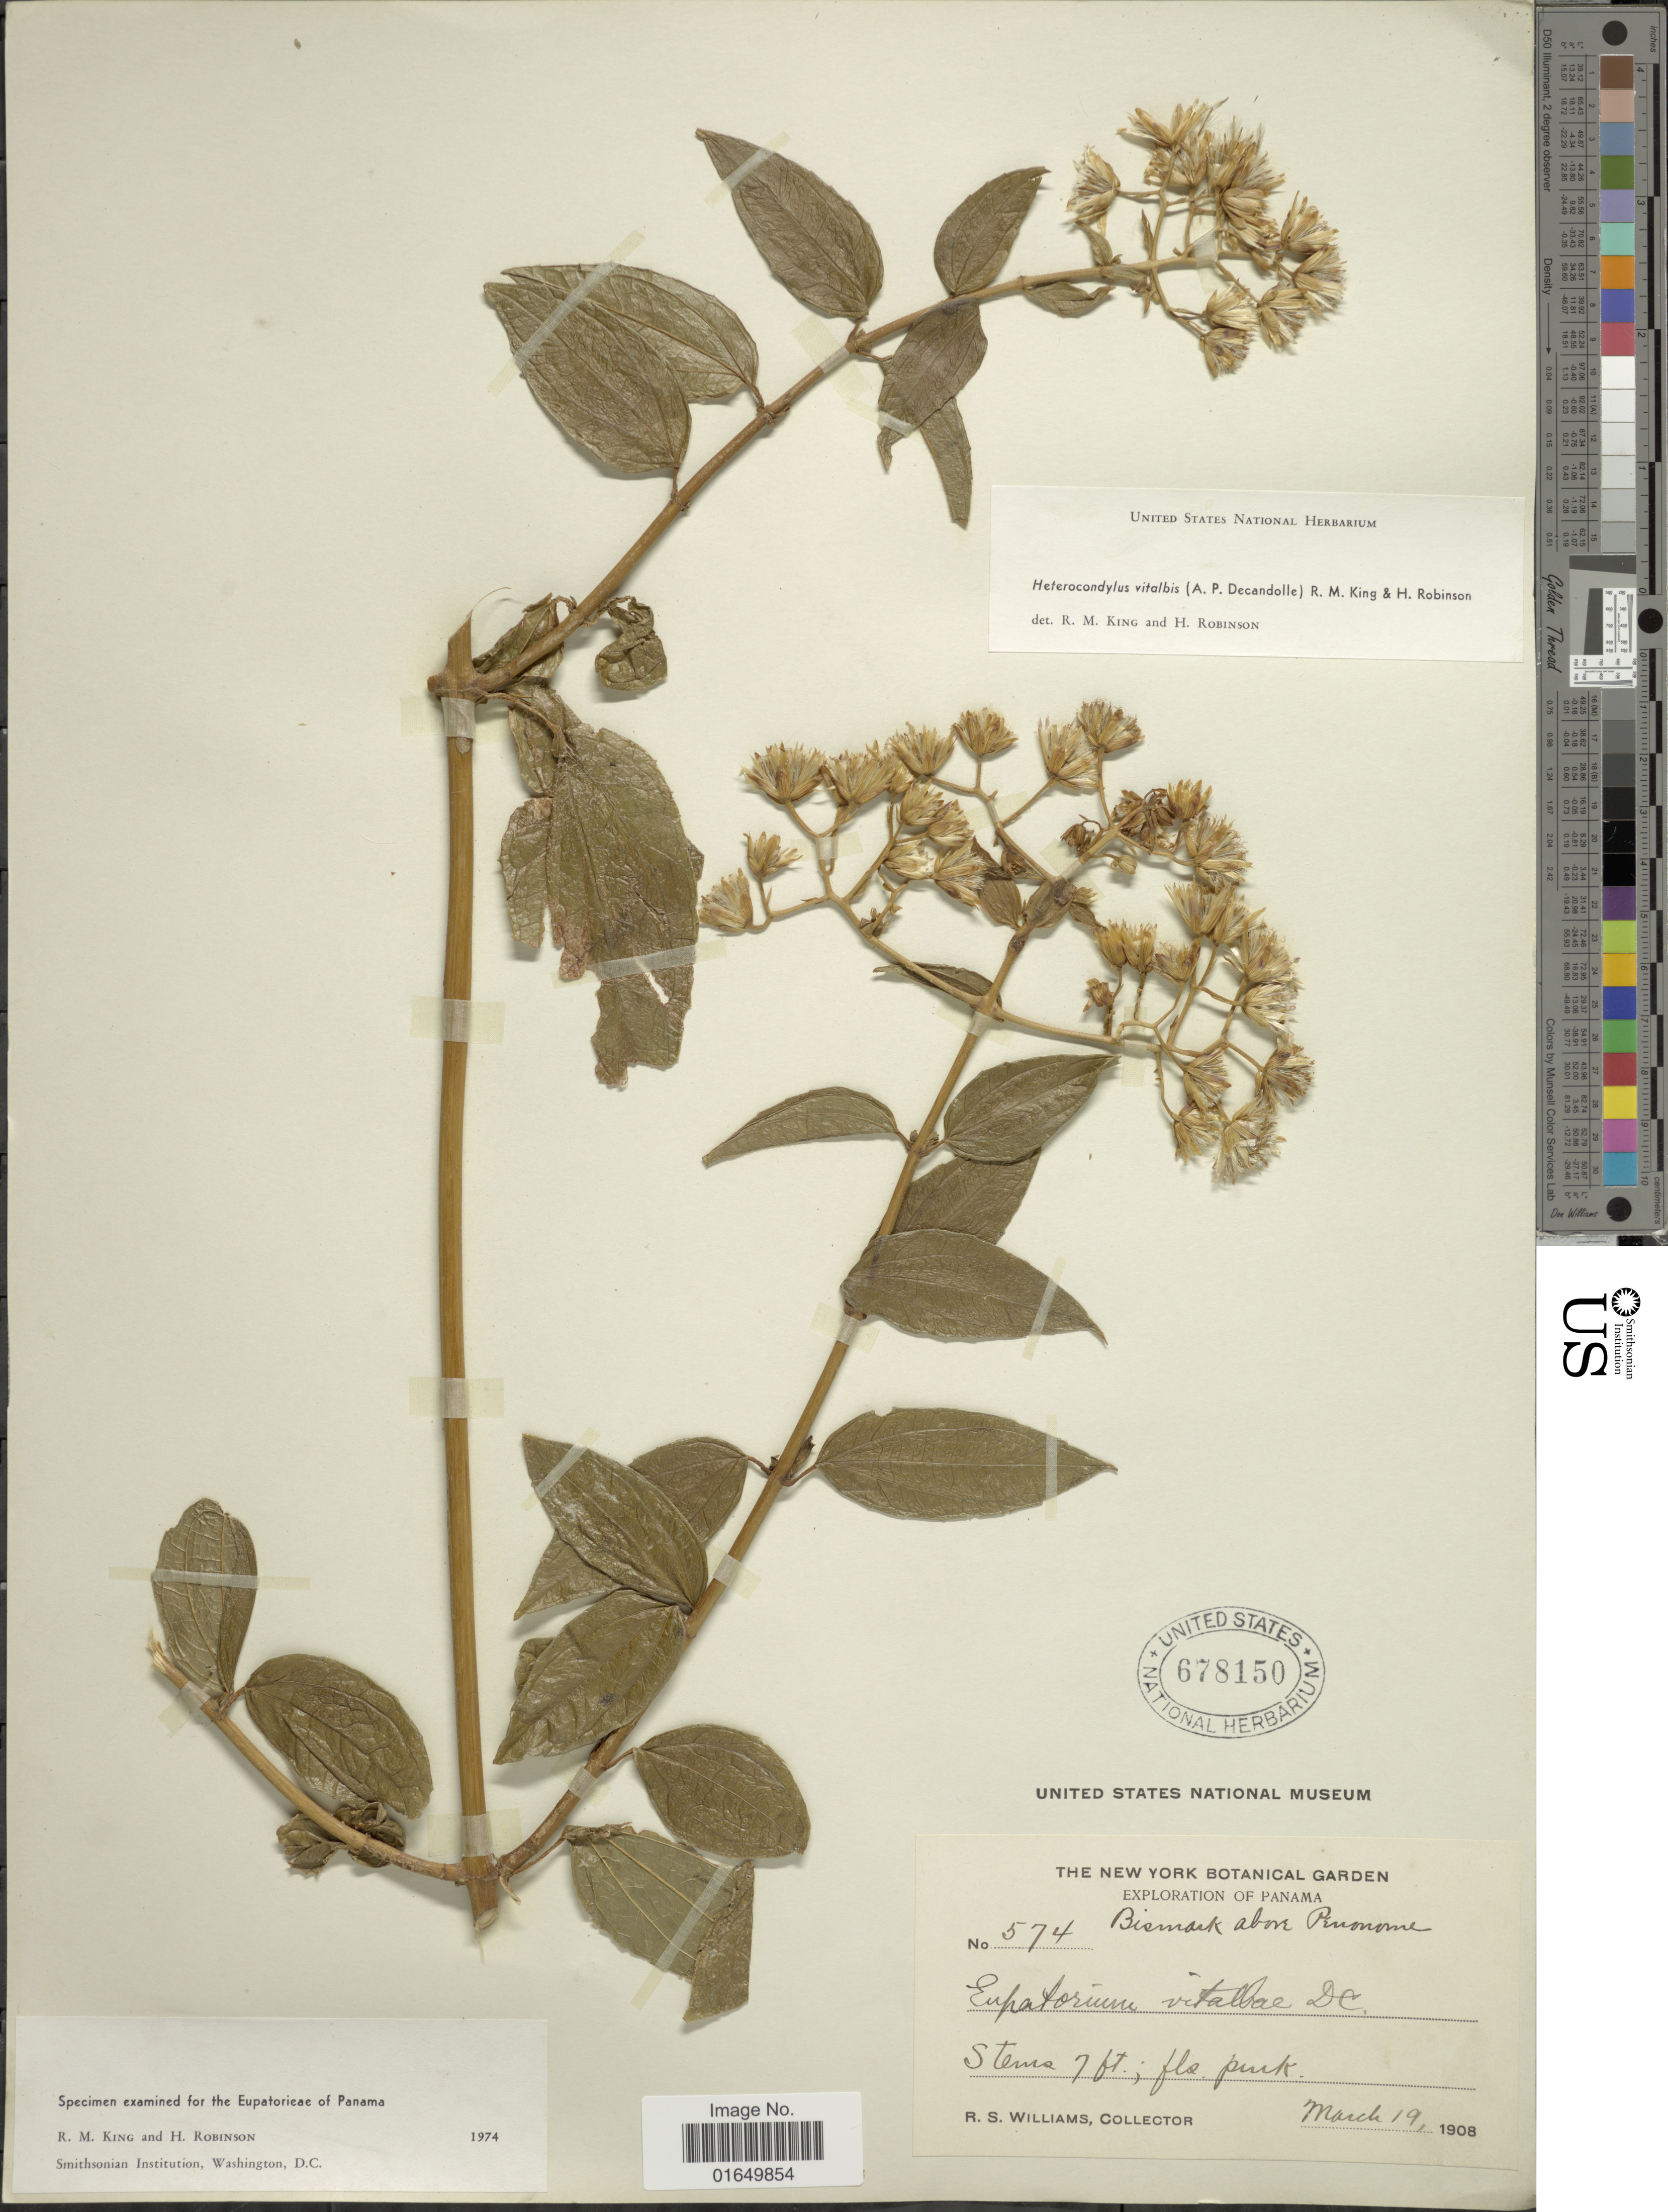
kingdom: Plantae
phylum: Tracheophyta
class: Magnoliopsida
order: Asterales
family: Asteraceae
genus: Heterocondylus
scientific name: Heterocondylus vitalbae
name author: (DC.) R.M. King & H. Rob.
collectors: R. S. Williams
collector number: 574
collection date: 1908-03-19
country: Panama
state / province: Panamá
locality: Bismarck above Penonome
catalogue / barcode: US 678150